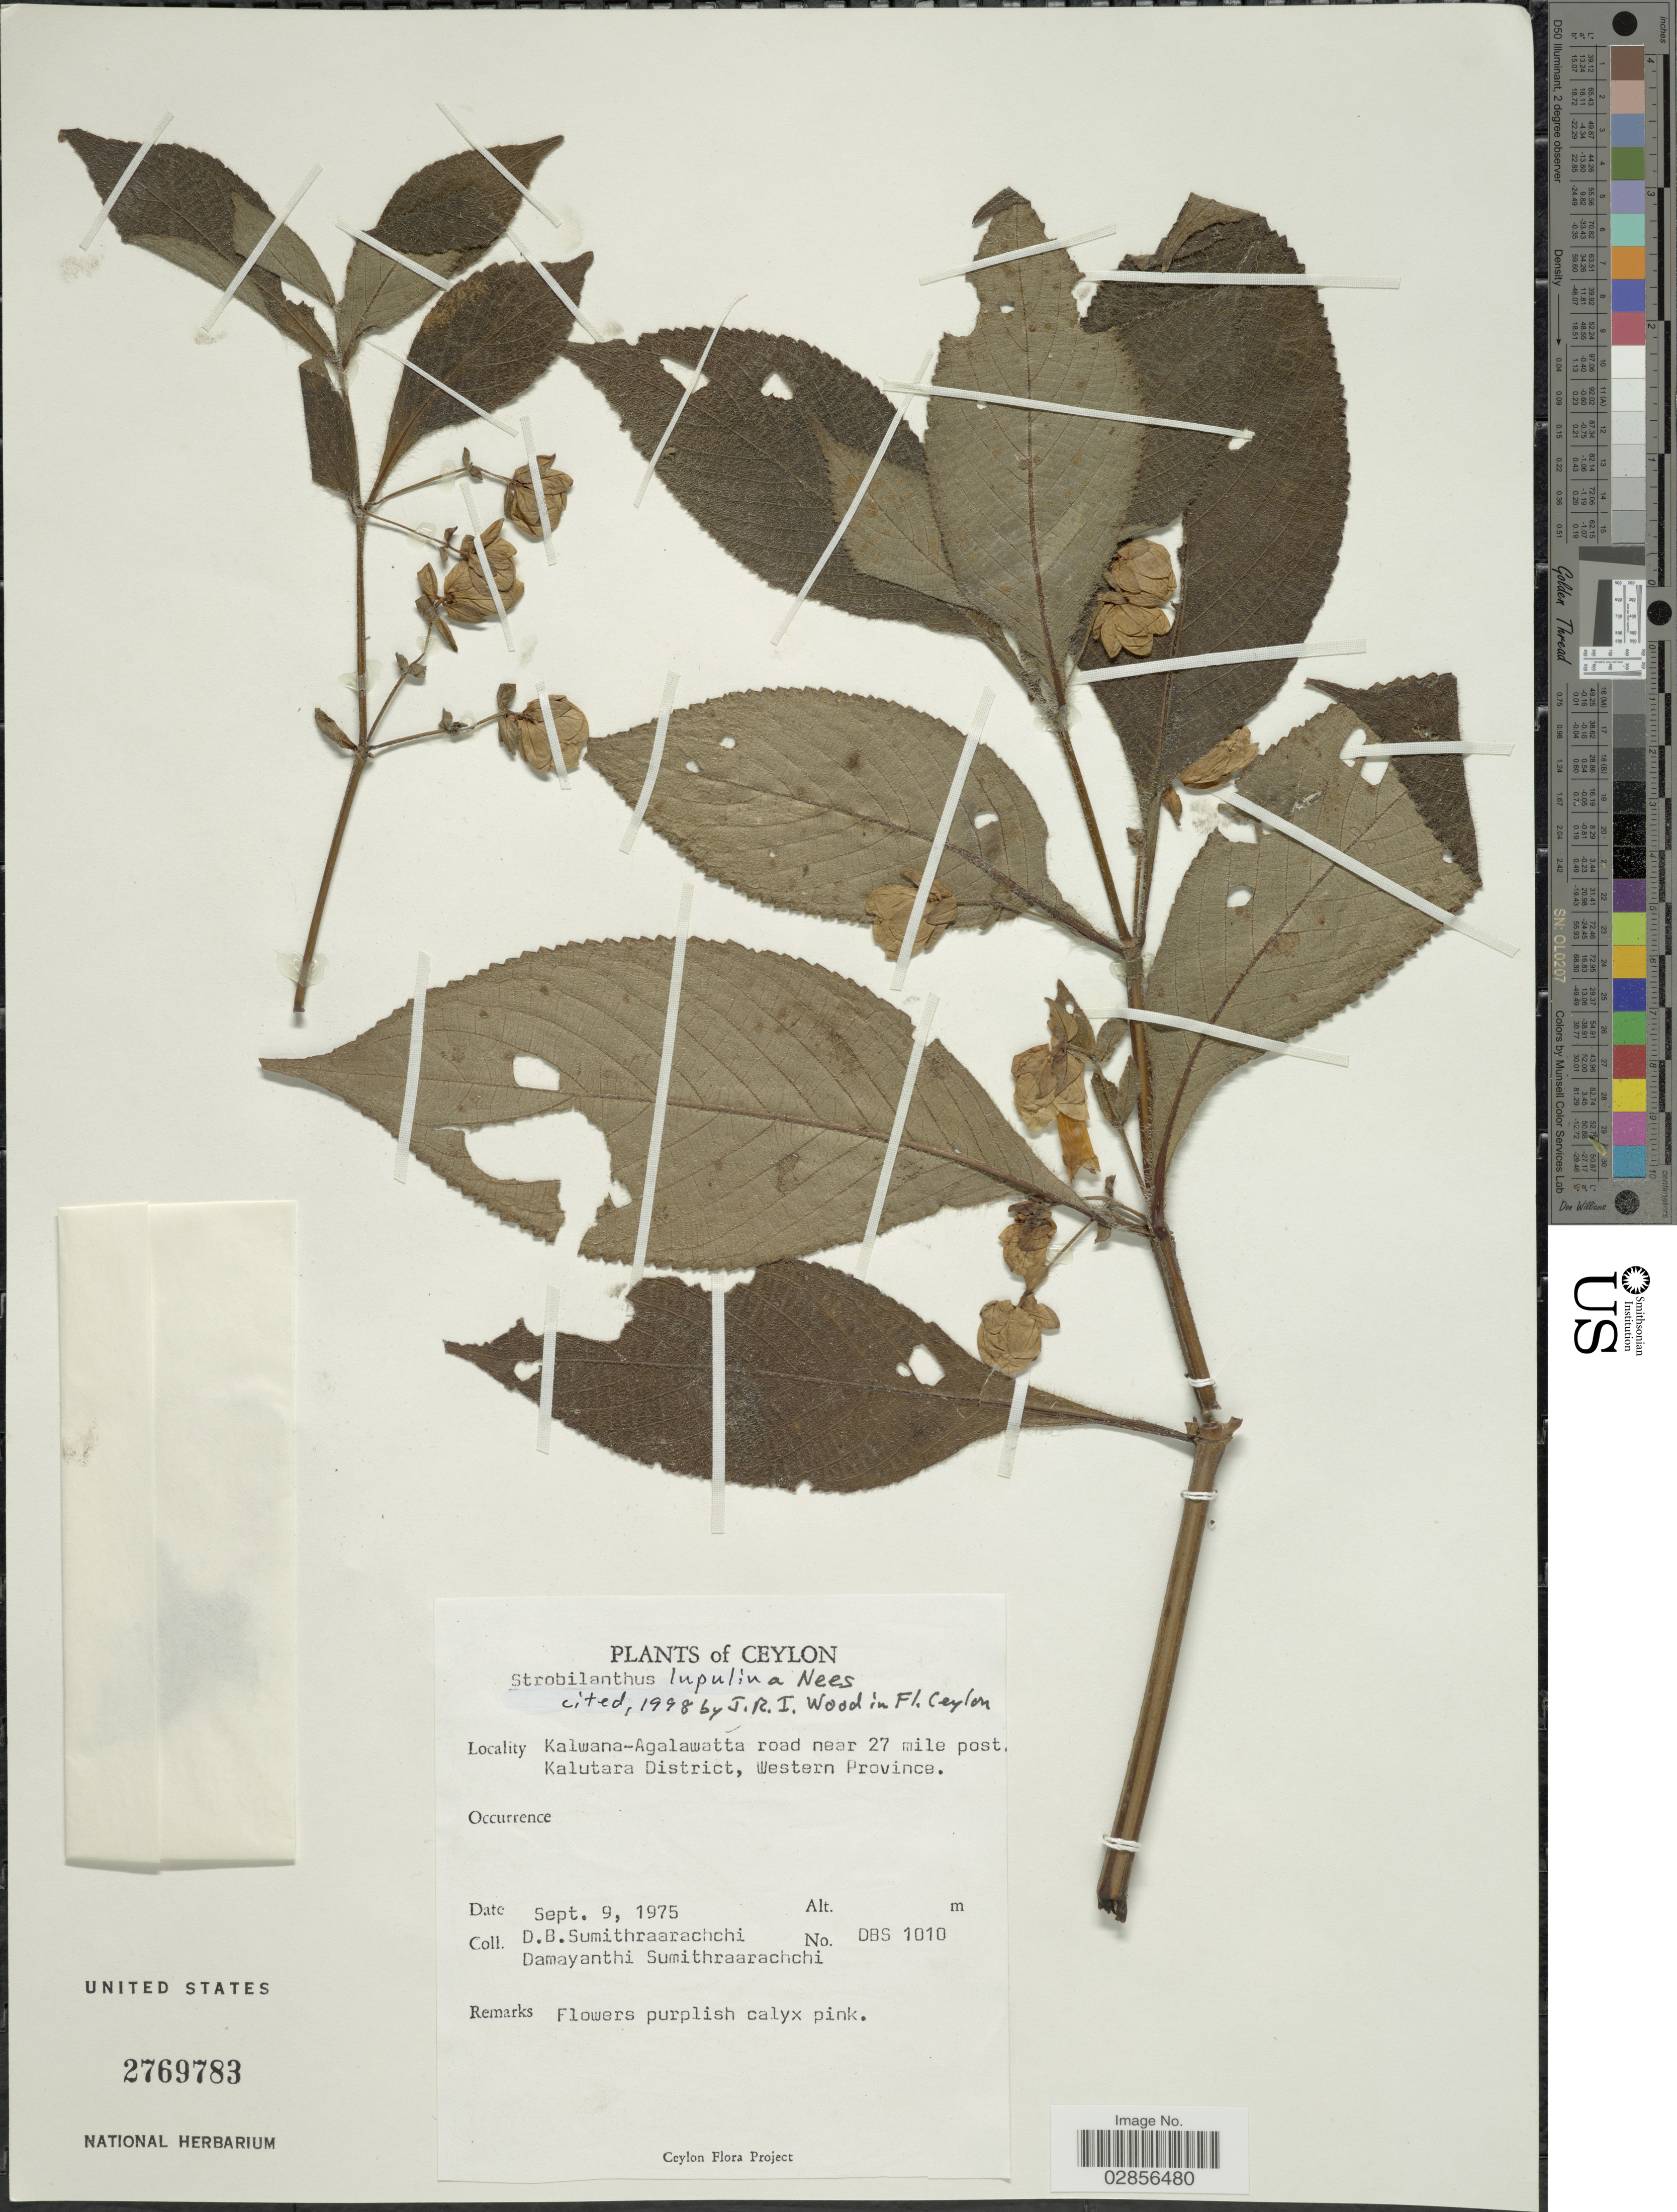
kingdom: Plantae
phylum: Tracheophyta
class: Magnoliopsida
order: Lamiales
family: Acanthaceae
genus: Strobilanthes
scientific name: Strobilanthes lupulina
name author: Nees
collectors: D. B. Sumithraarachchi & D. Sumithraarachchi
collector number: DBS 1010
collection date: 1975-09-09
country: Sri Lanka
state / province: Western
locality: Ceylon. Kalwana-Agalawatta road near 27 mile post. Kalutara District.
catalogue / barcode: US 2769783